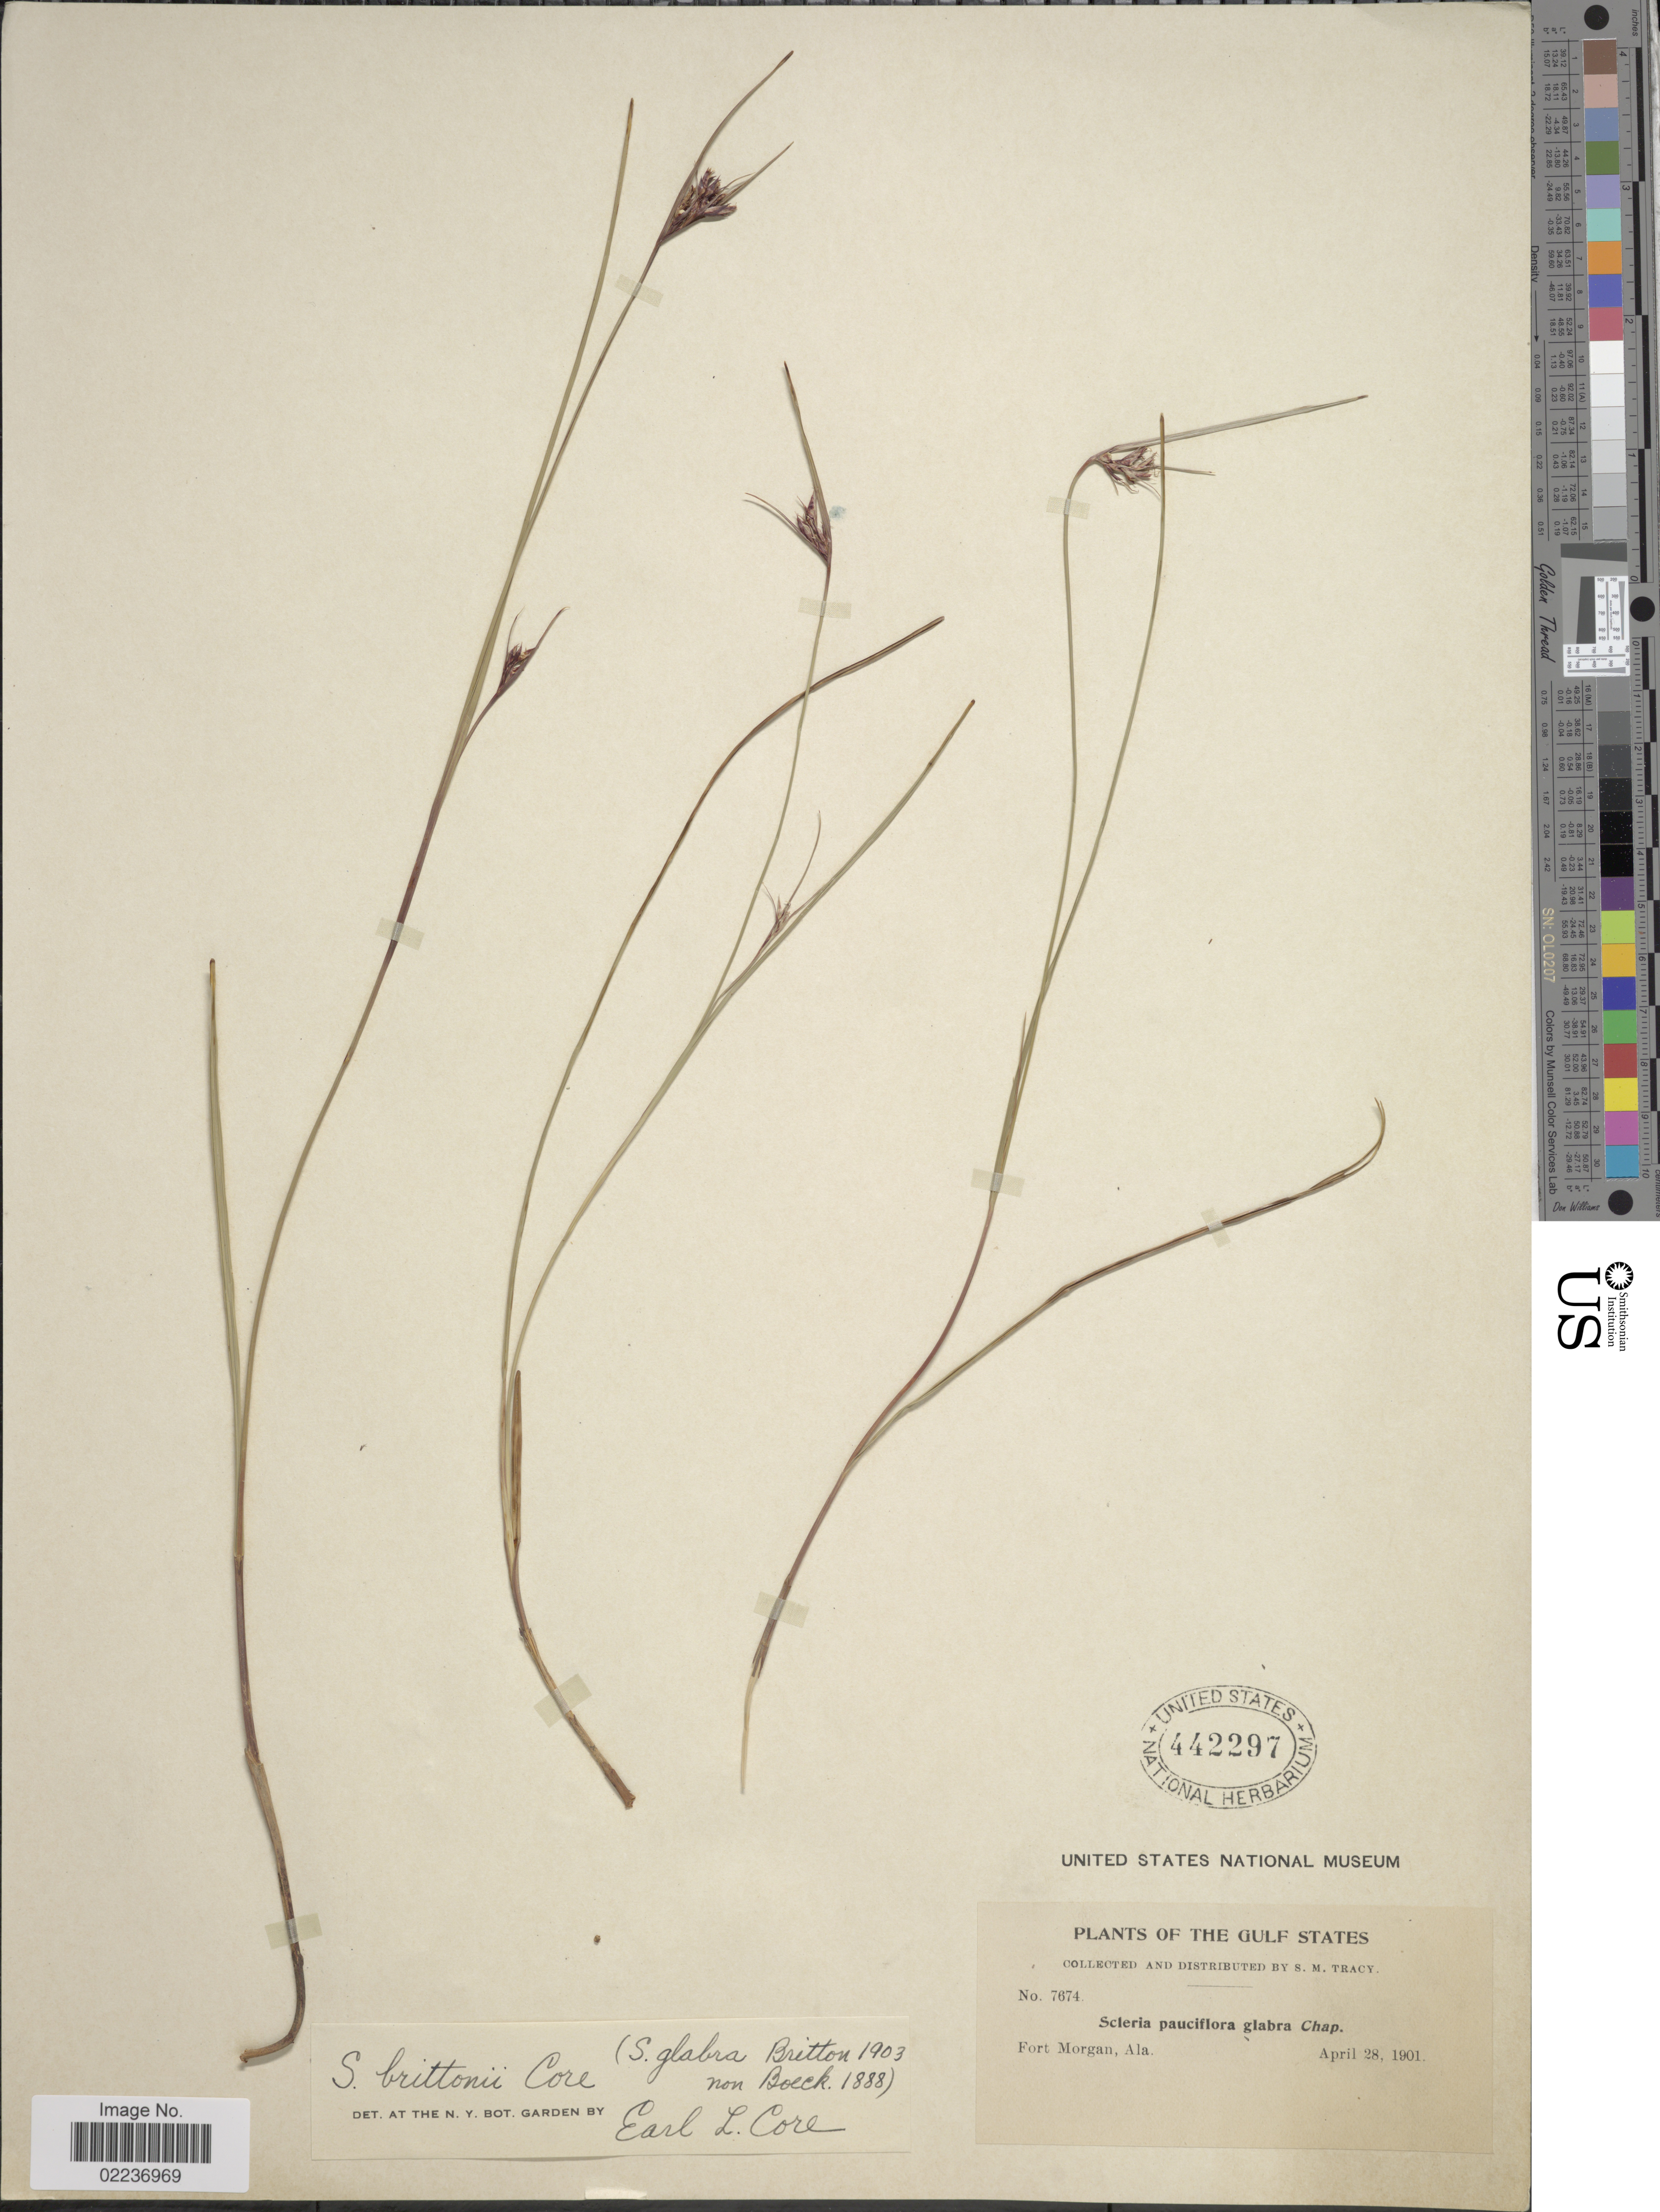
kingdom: Plantae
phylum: Tracheophyta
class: Liliopsida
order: Poales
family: Cyperaceae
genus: Scleria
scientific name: Scleria brittonii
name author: Core ex Small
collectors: S. M. Tracy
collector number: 7674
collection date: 1901-04-28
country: United States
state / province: Alabama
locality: Fort Morgan, Gulf States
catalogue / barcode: US 442297